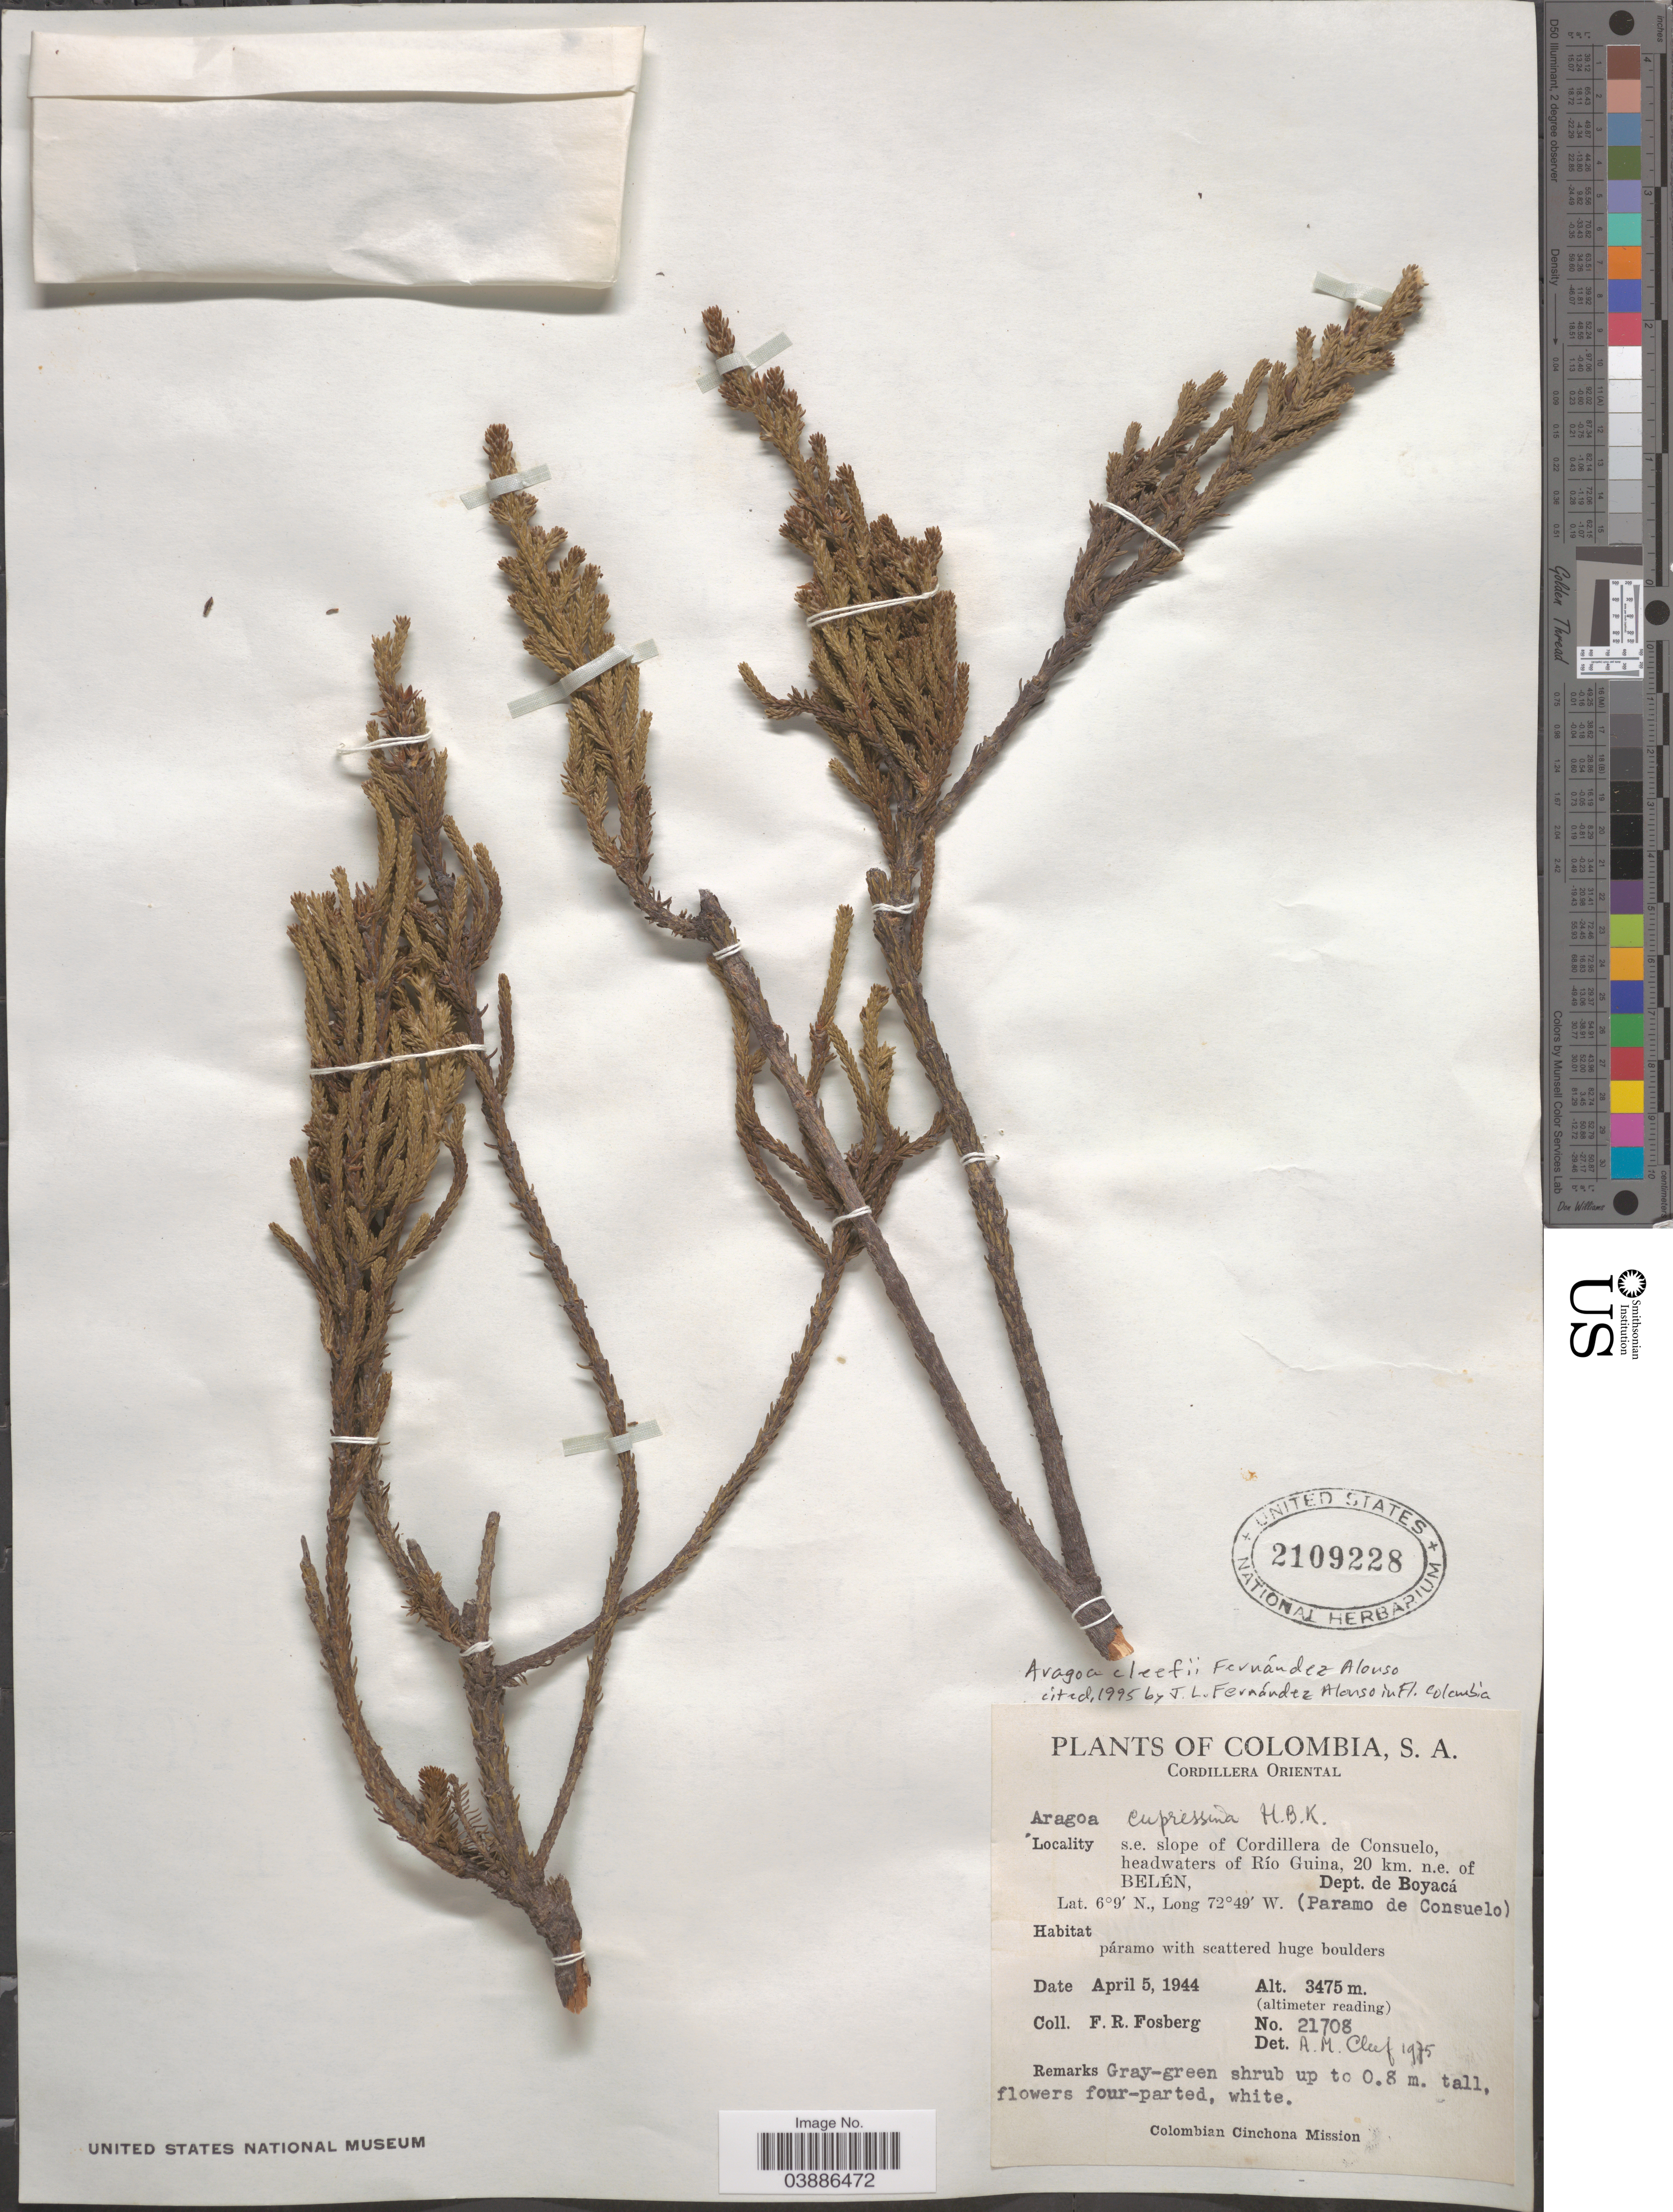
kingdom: Plantae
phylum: Tracheophyta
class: Magnoliopsida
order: Lamiales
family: Plantaginaceae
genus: Aragoa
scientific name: Aragoa cleefii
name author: Fern. Alonso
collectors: F. R. Fosberg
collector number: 21708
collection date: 1944-04-05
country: Colombia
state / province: Boyacá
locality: Cordillera Oriental. S.e. slope of Cordillera de Consuelo, headwaters of Río Guina, 20 km. n.e. of Belén, Dept. de Boyacá. (Paramo de Consuelo).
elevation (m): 3475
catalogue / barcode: US 2109228